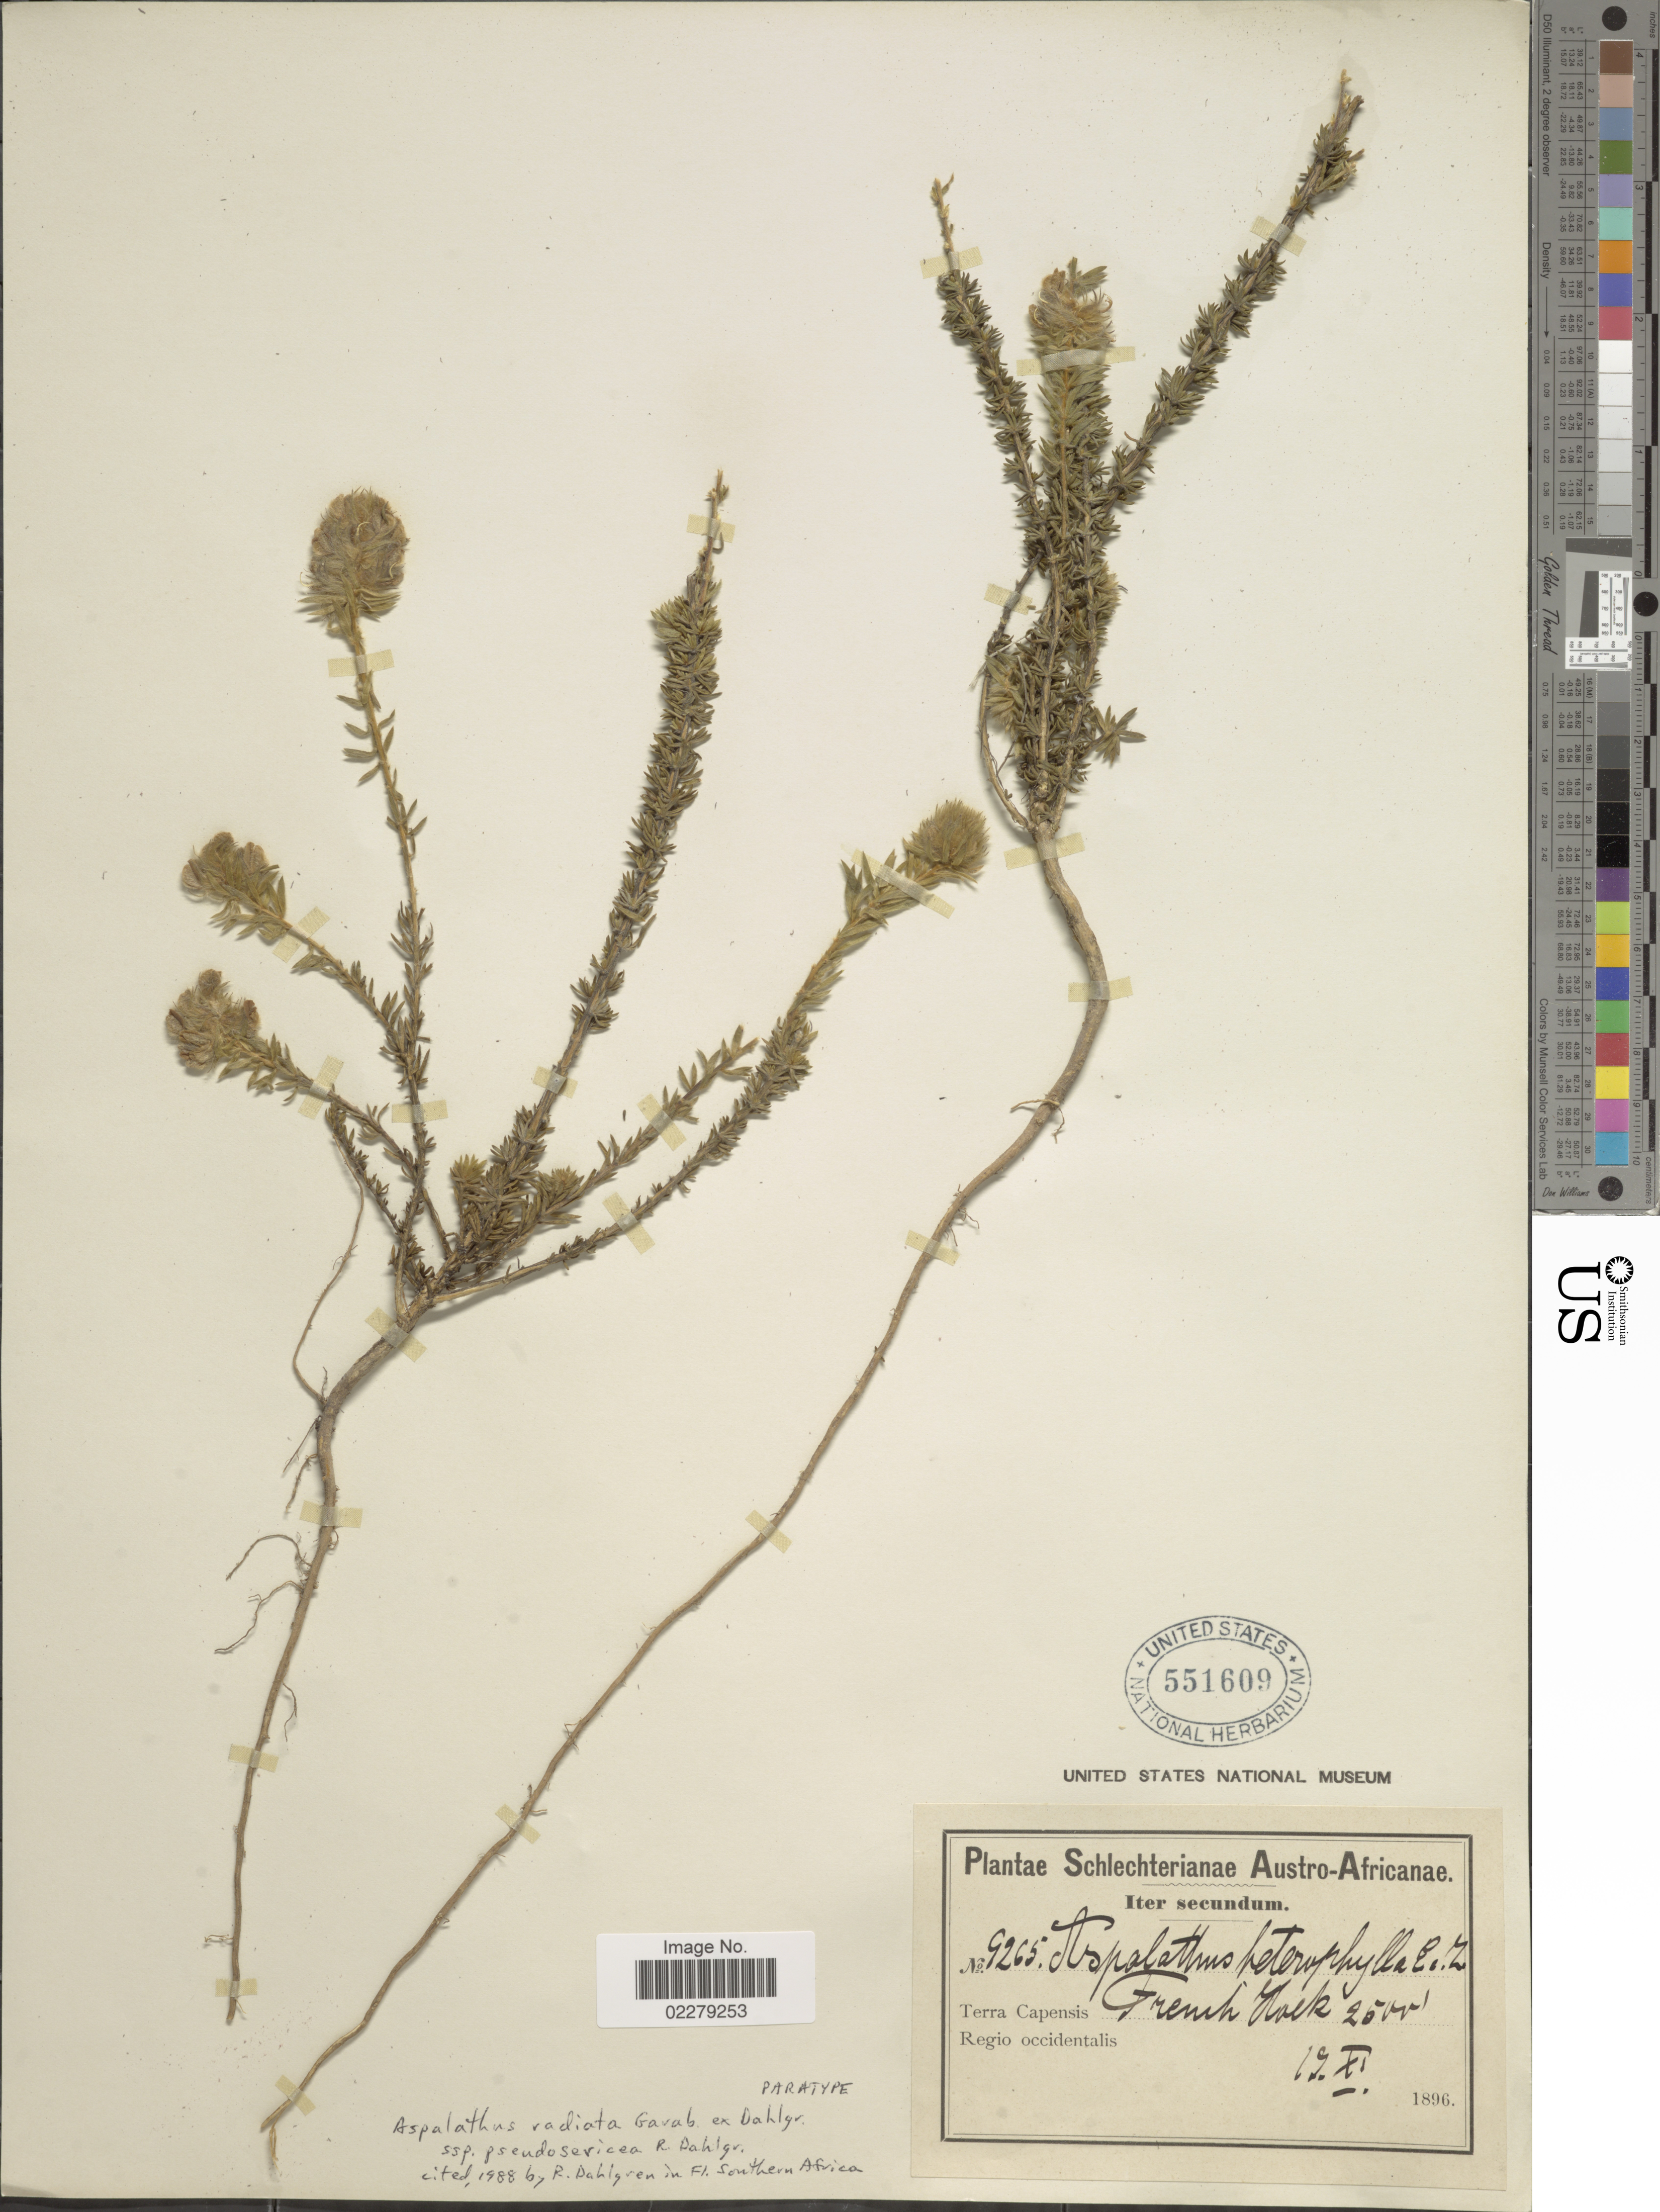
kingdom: Plantae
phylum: Tracheophyta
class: Magnoliopsida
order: Fabales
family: Fabaceae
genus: Aspalathus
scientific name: Aspalathus radiata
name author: R. Dahlgren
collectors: Schlechter, --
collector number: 9265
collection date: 1896-11-19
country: South Africa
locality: Austro- Africanae. Terra Capensis, French Hoek. Regio occidentalis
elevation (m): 762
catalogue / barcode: US 551609